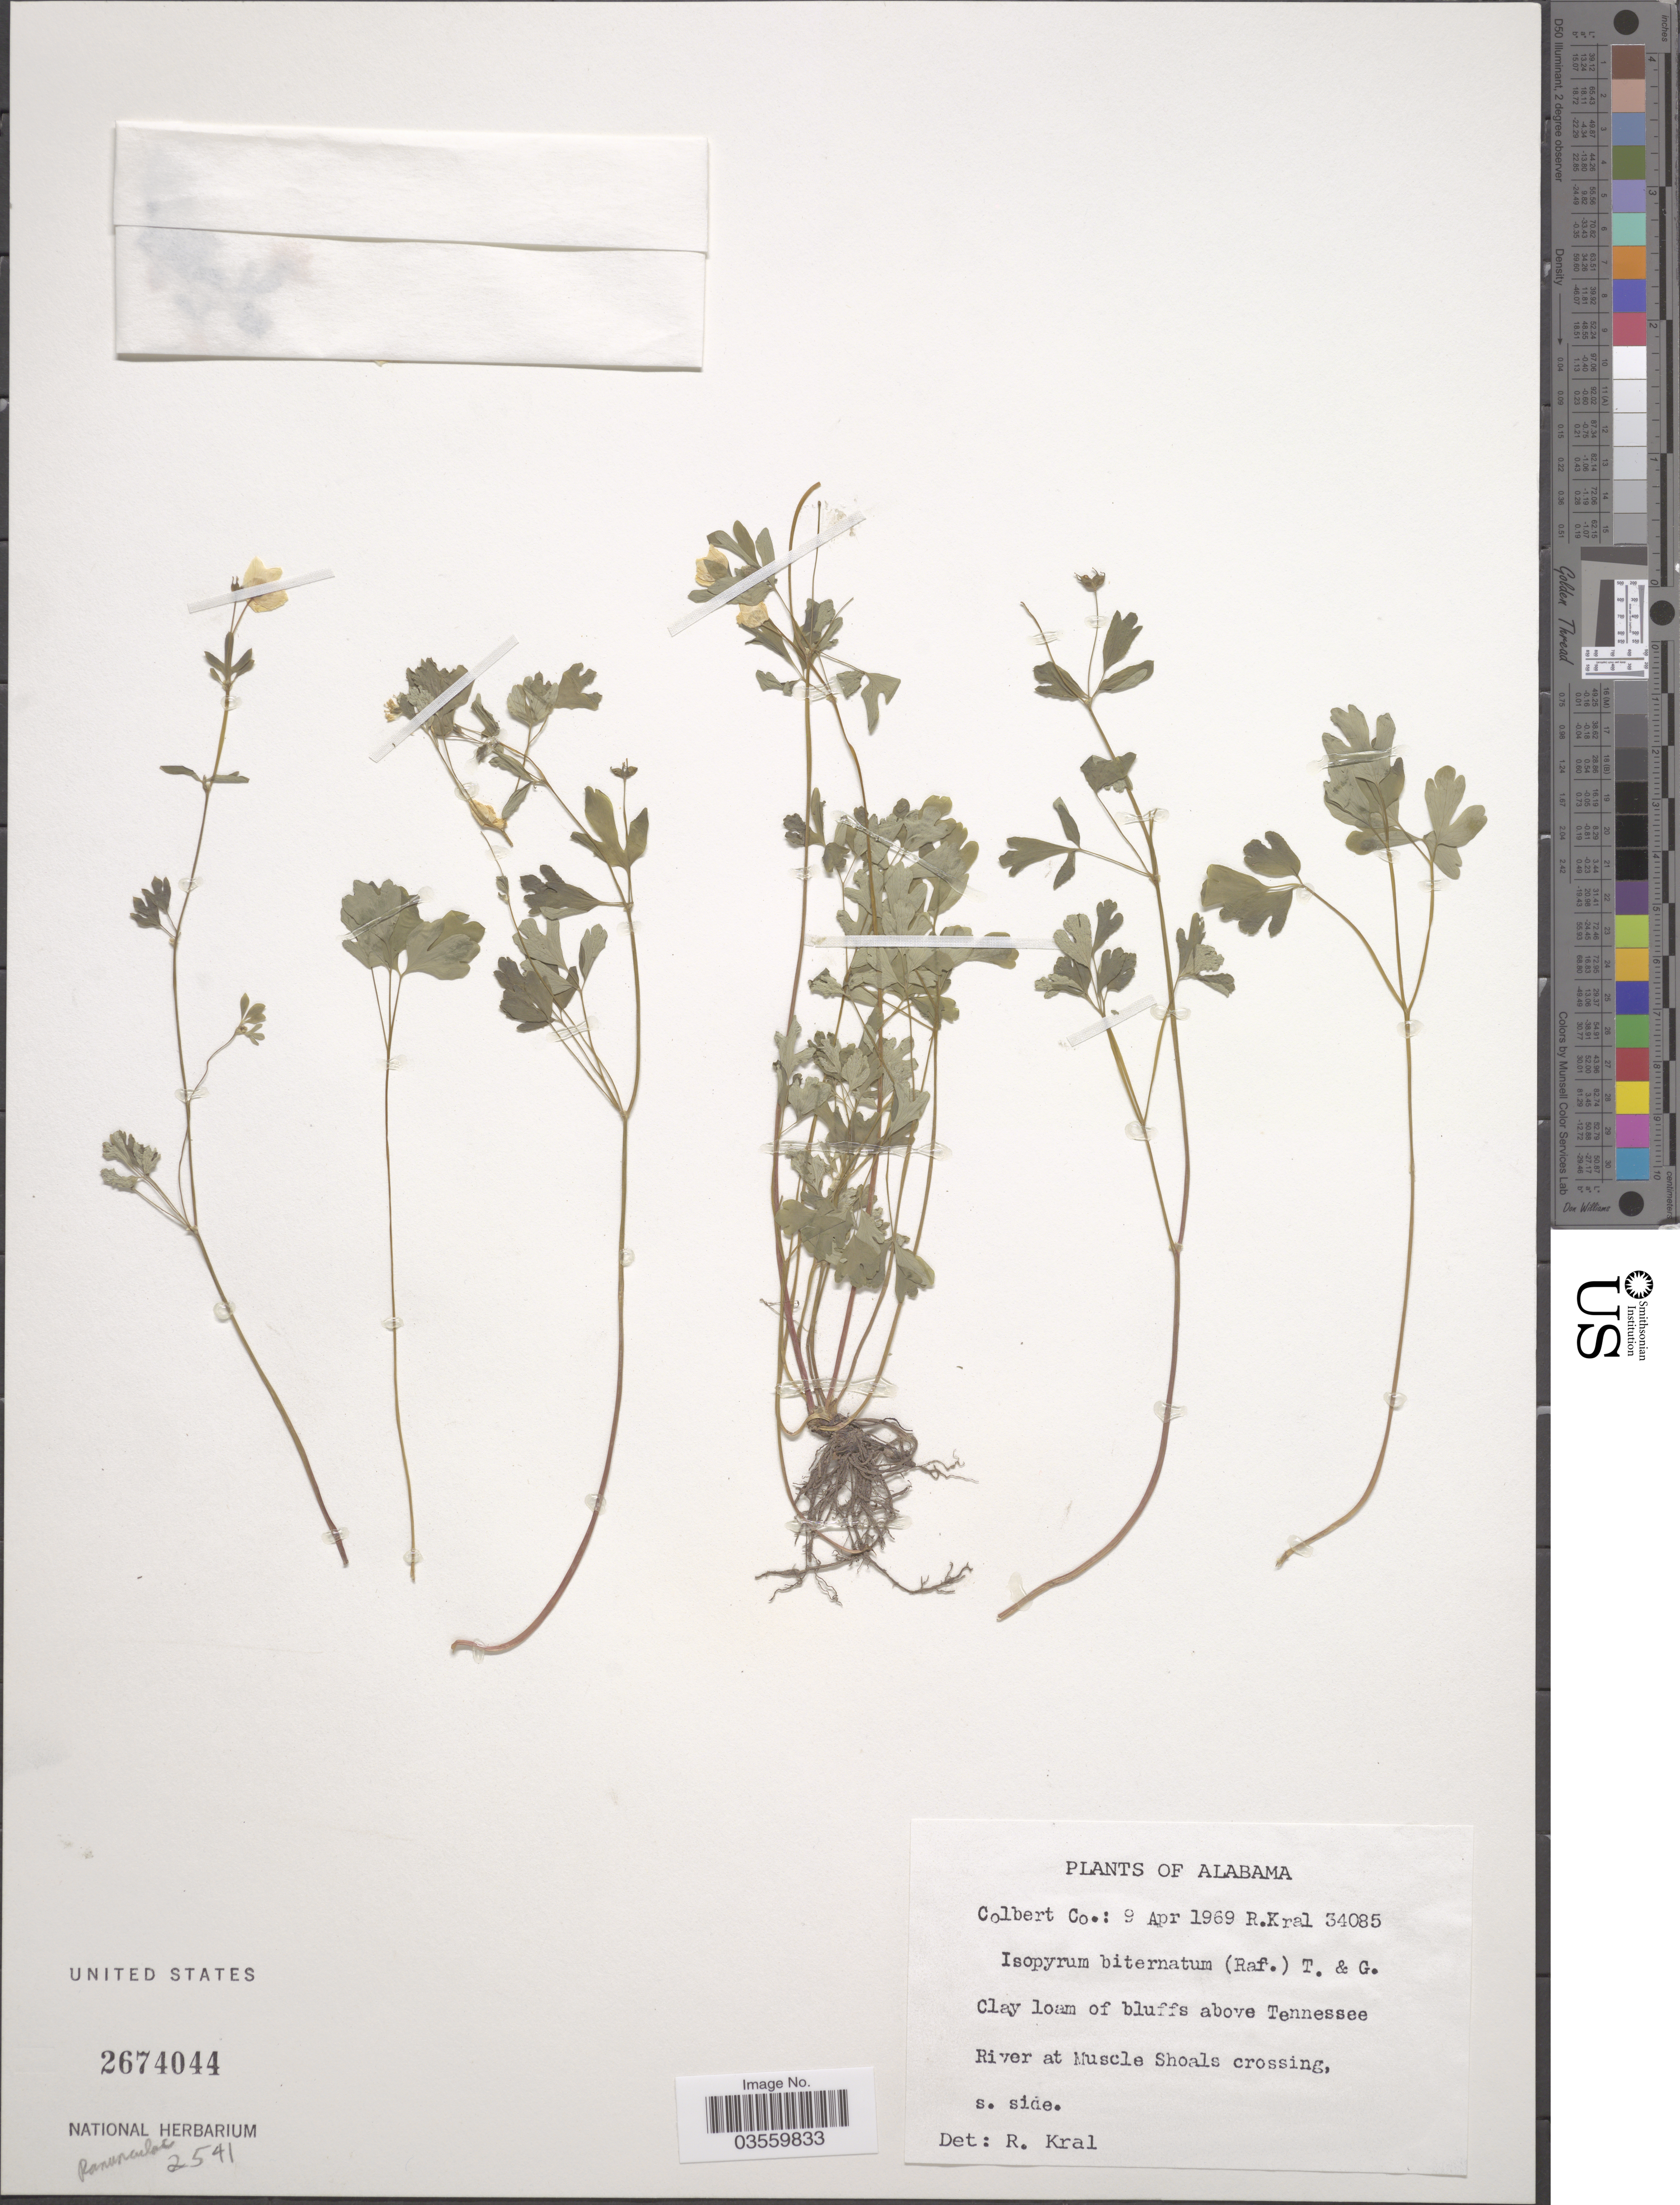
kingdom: Plantae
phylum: Tracheophyta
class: Magnoliopsida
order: Ranunculales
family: Ranunculaceae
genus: Enemion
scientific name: Enemion biternatum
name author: (Torr. & A. Gray) Raf.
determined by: Strong, Mark T., (BOT), Smithsonian Institution - National Museum of Natural History (UNITED STATES)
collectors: R. Kral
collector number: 34085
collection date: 1969-04-09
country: United States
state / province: Alabama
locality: Colbert Co.: above Tennessee River at Muscle Shoals crossing, s. side.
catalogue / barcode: US 2674044